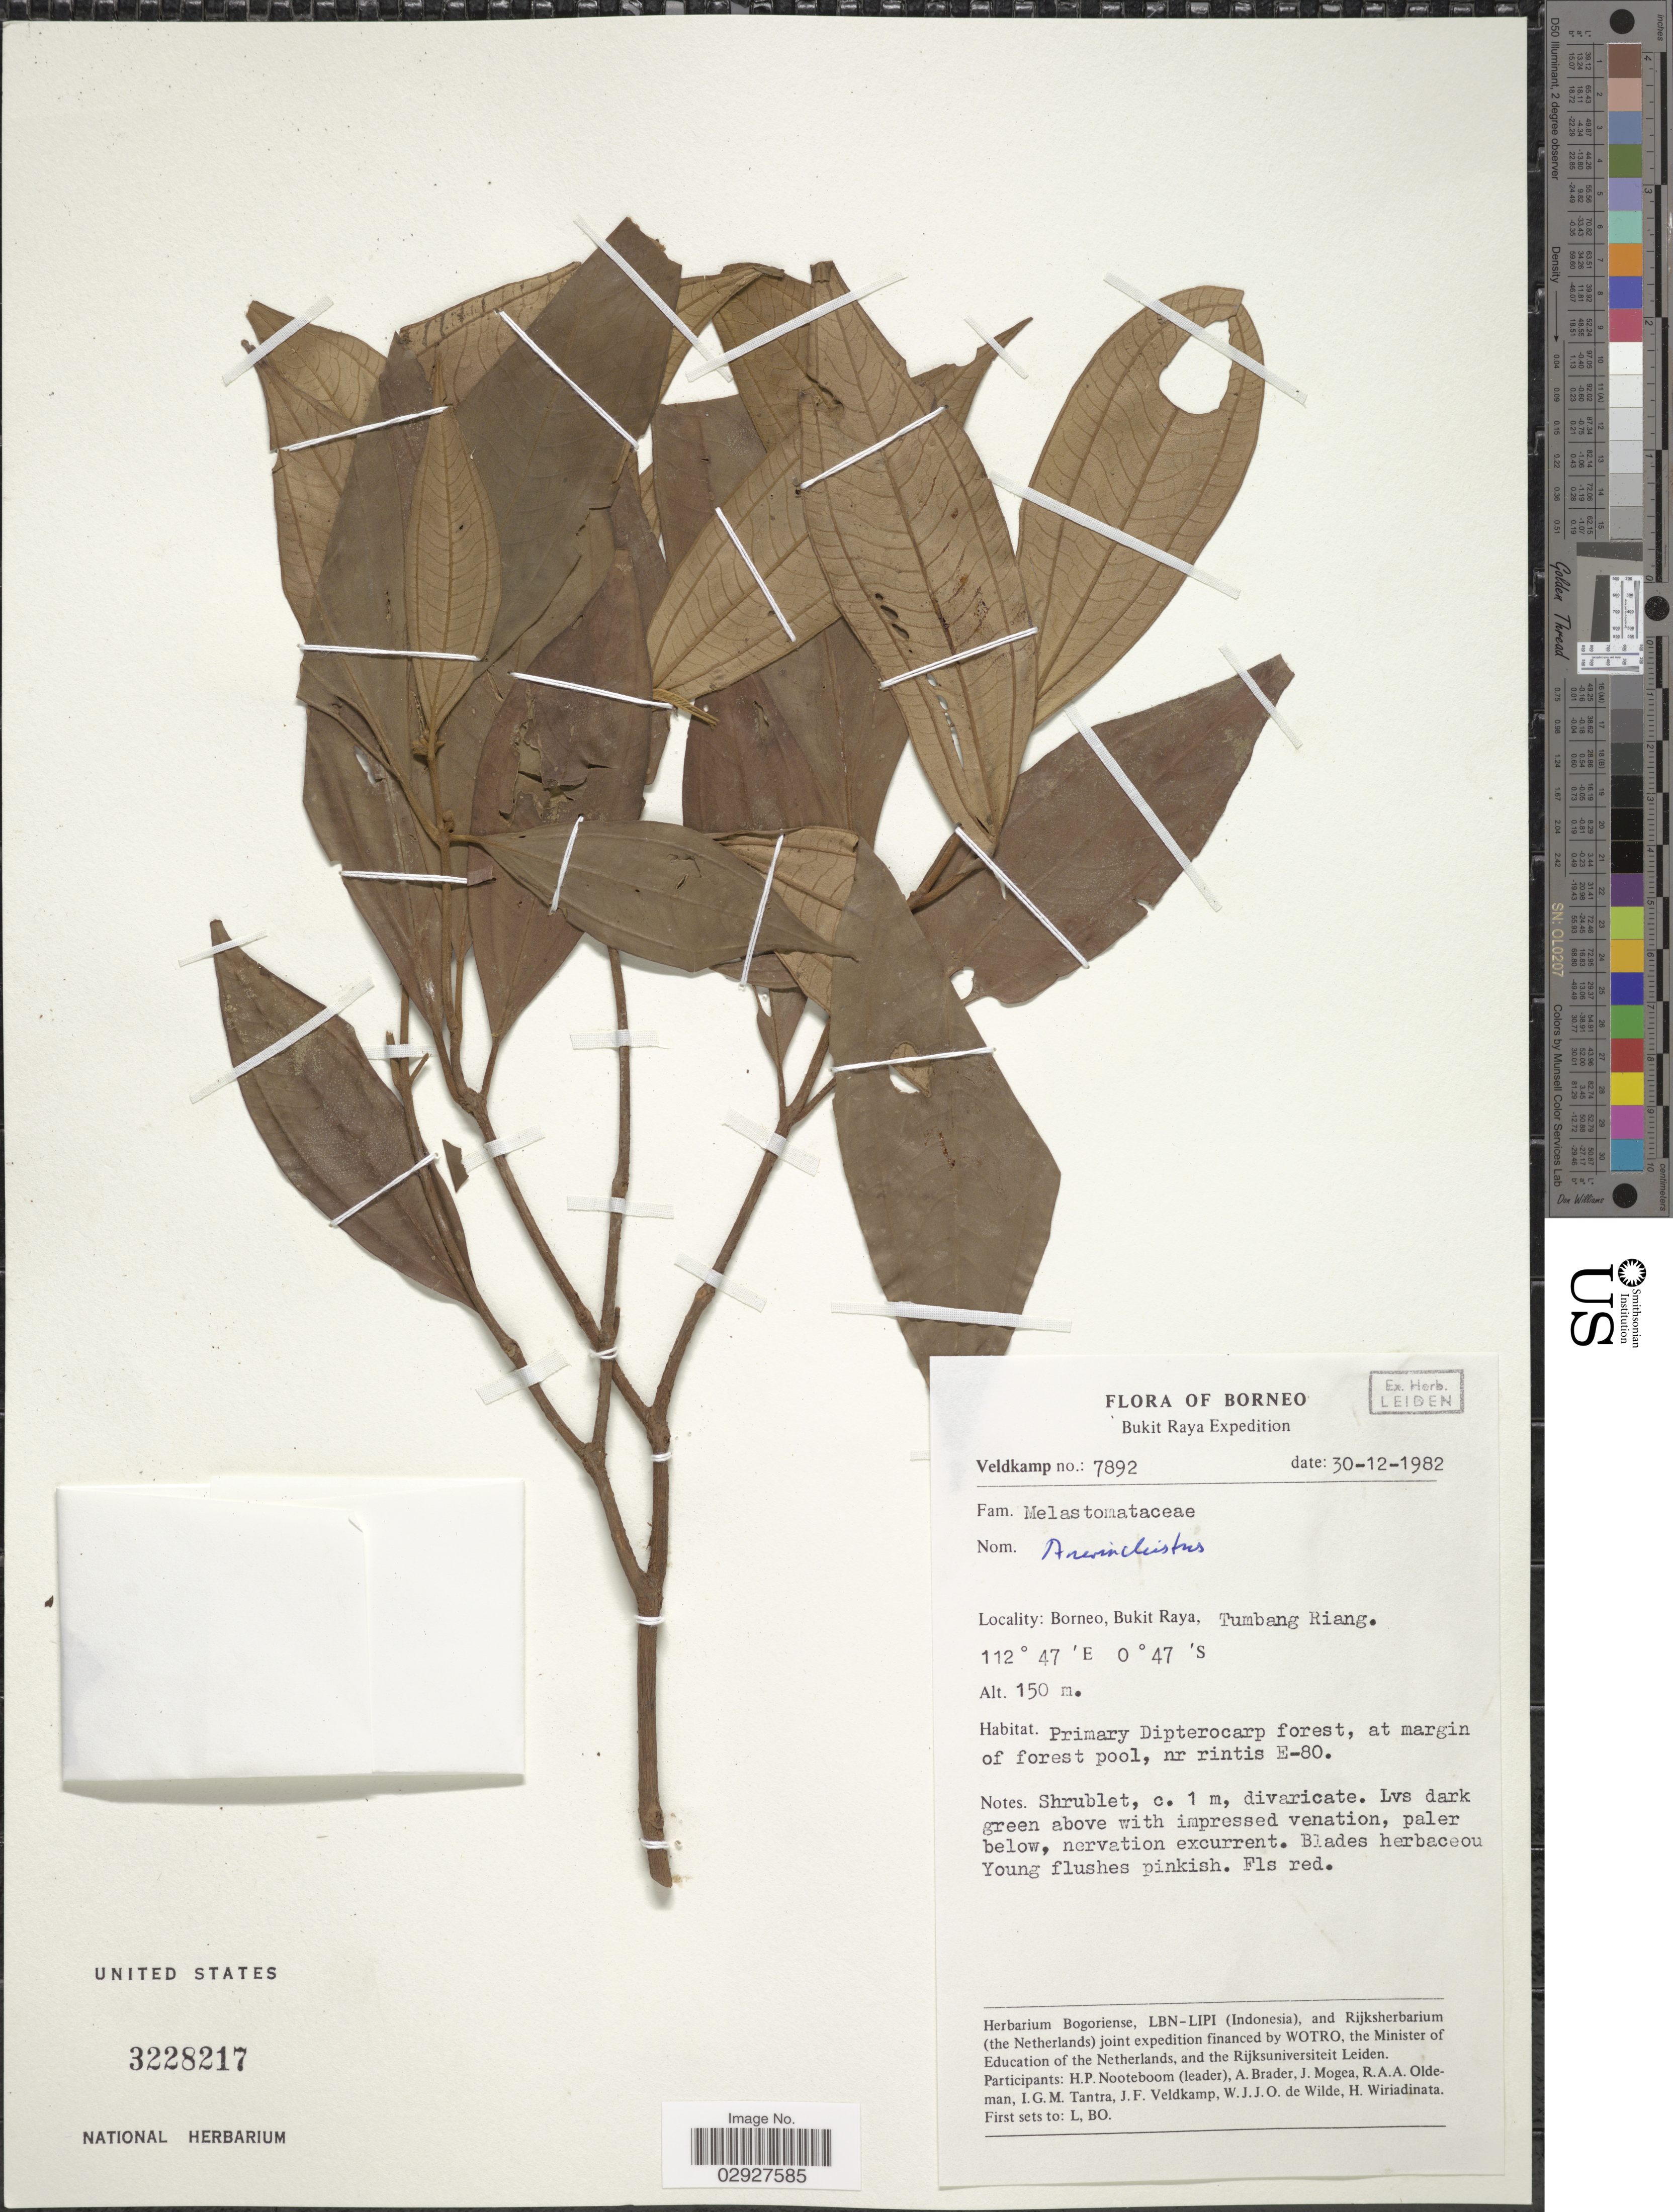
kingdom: Plantae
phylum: Tracheophyta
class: Magnoliopsida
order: Myrtales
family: Melastomataceae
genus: Anerincleistus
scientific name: Anerincleistus sp.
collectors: H. P. Nooteboom, A. Brader, J. Mogea, R. Oldeman & et al.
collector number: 7892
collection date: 1982-12-30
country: Indonesia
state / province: Kalimantan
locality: Borneo, Bukit Raya, tumbang Riang.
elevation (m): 150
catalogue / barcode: US 3228217